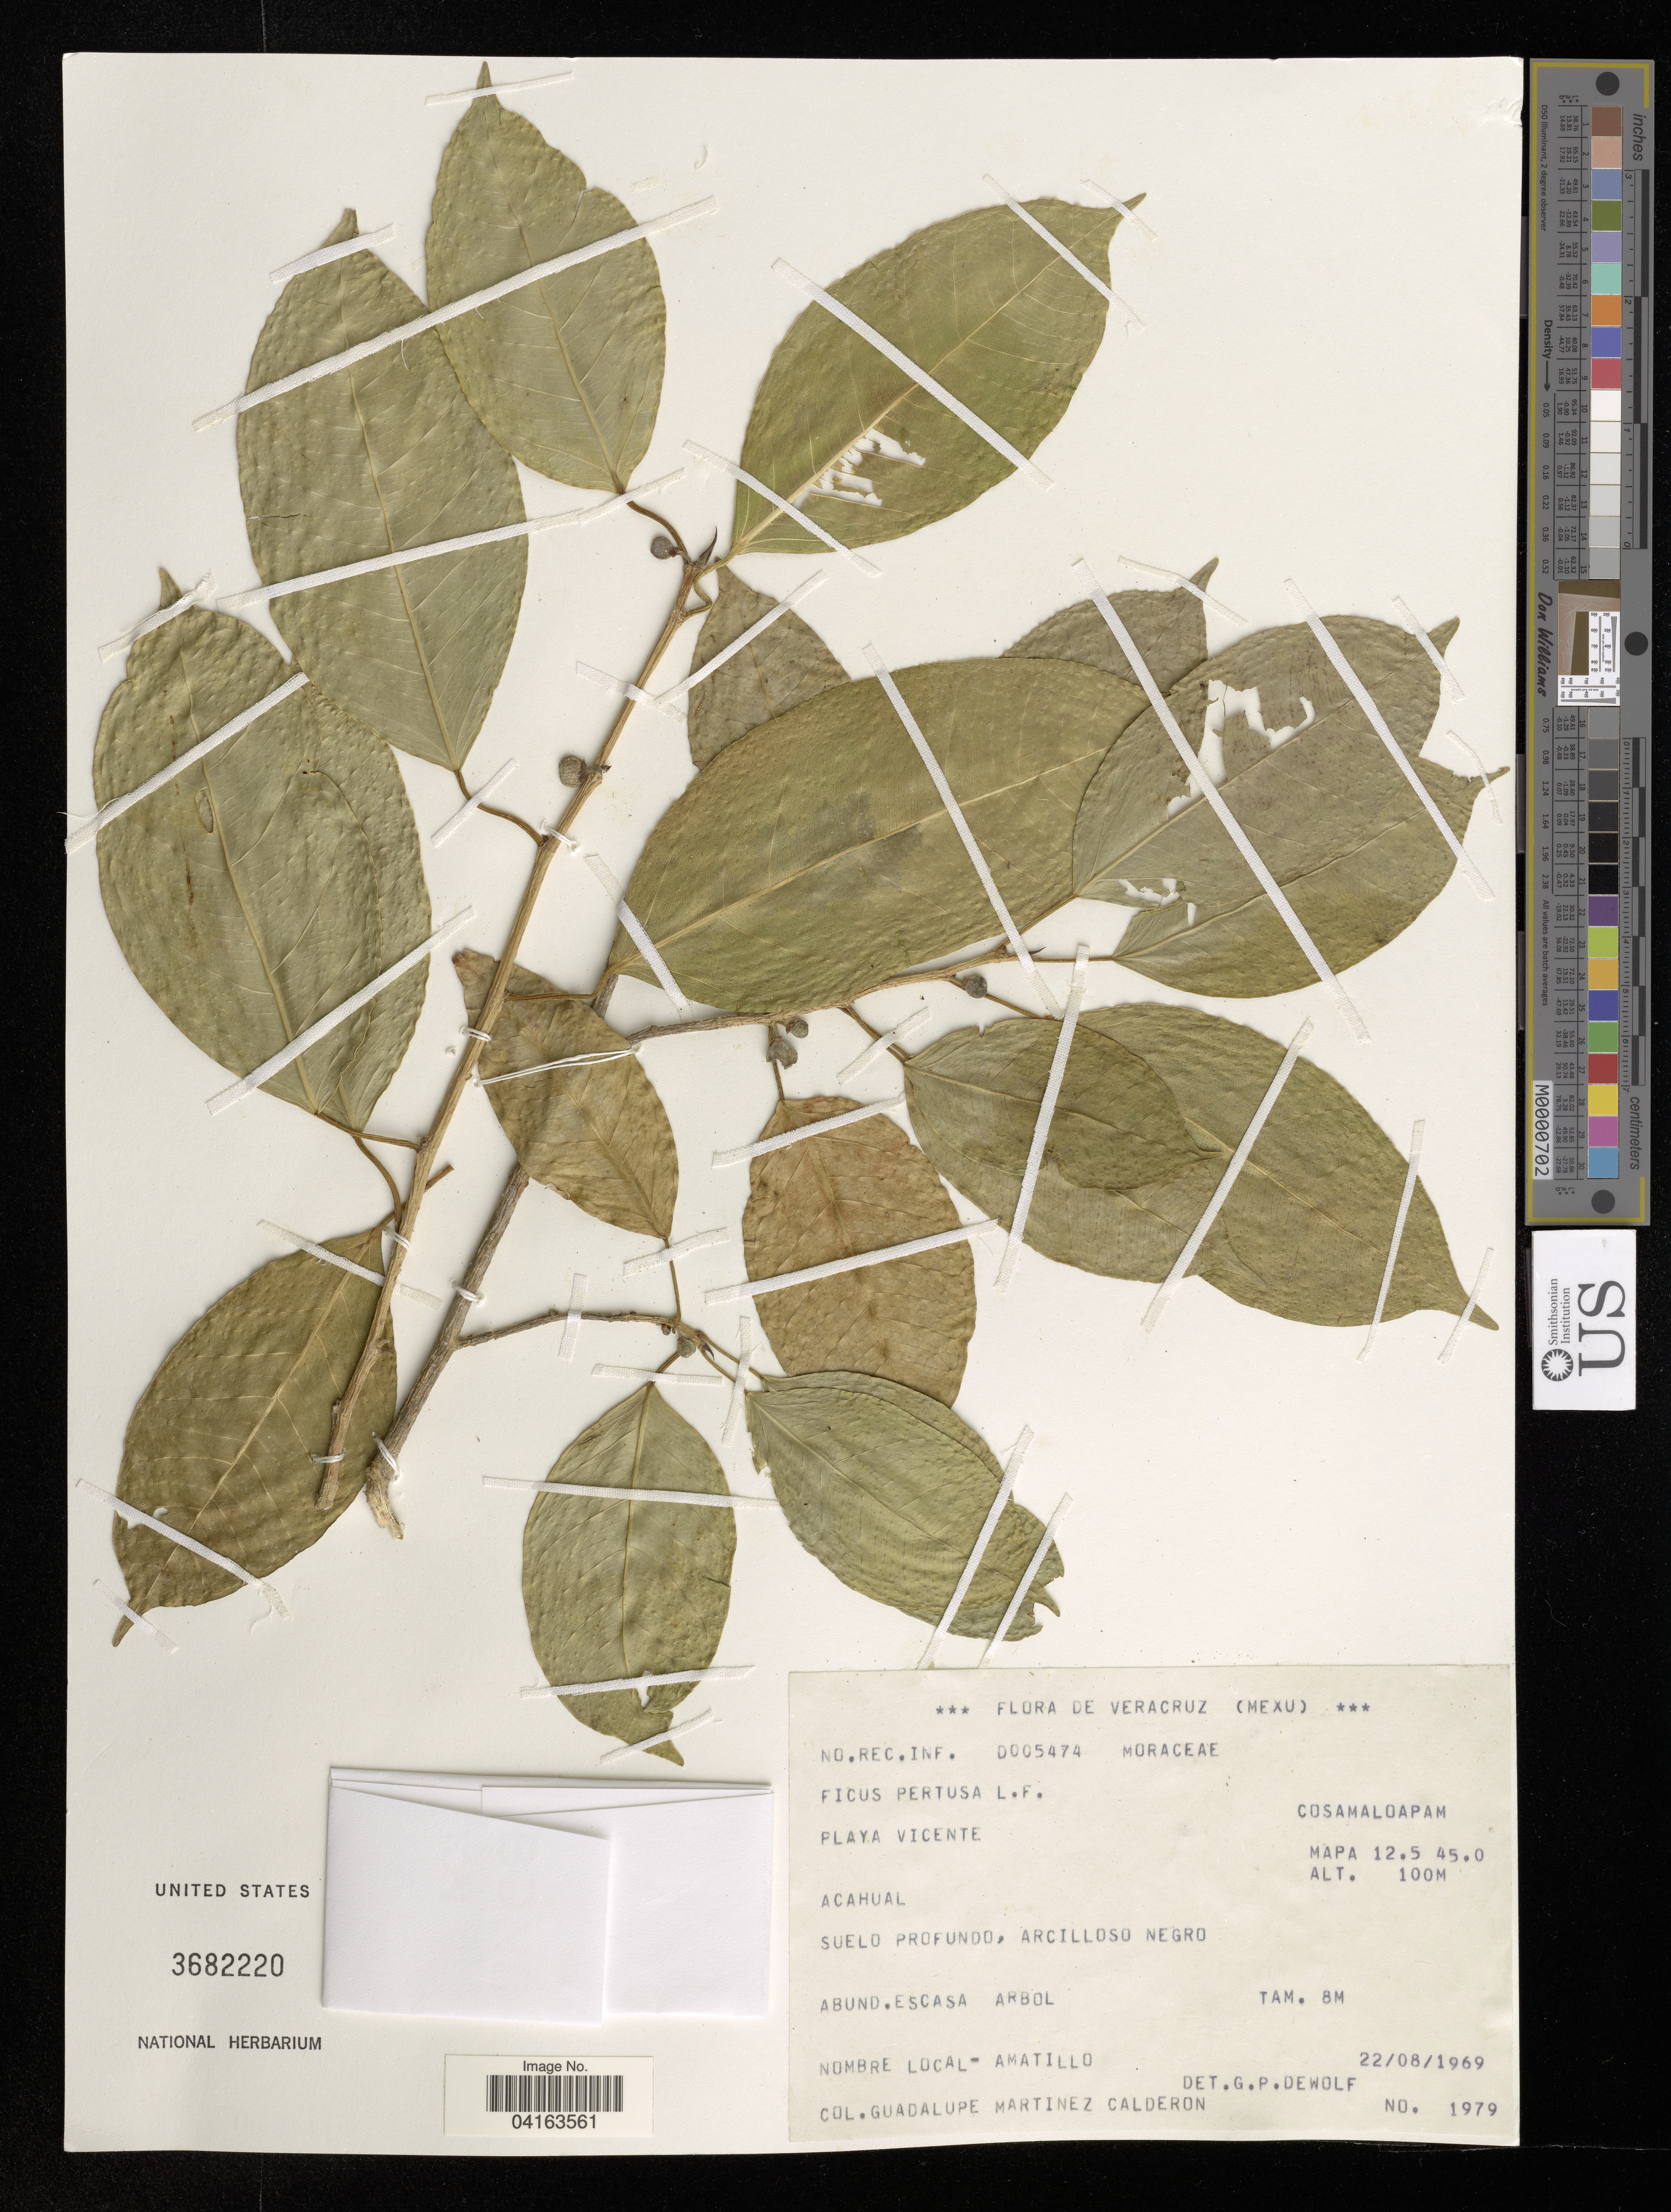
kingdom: Plantae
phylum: Tracheophyta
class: Magnoliopsida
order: Rosales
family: Moraceae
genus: Ficus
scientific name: Ficus pertusa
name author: L. f.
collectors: G. Martínez Calderón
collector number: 1979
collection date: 1969-08-22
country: Mexico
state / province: Veracruz Llave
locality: Veracruz. Playa Vicente. Cosamaloapam. Acahual.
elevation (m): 100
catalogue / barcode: US 3682220